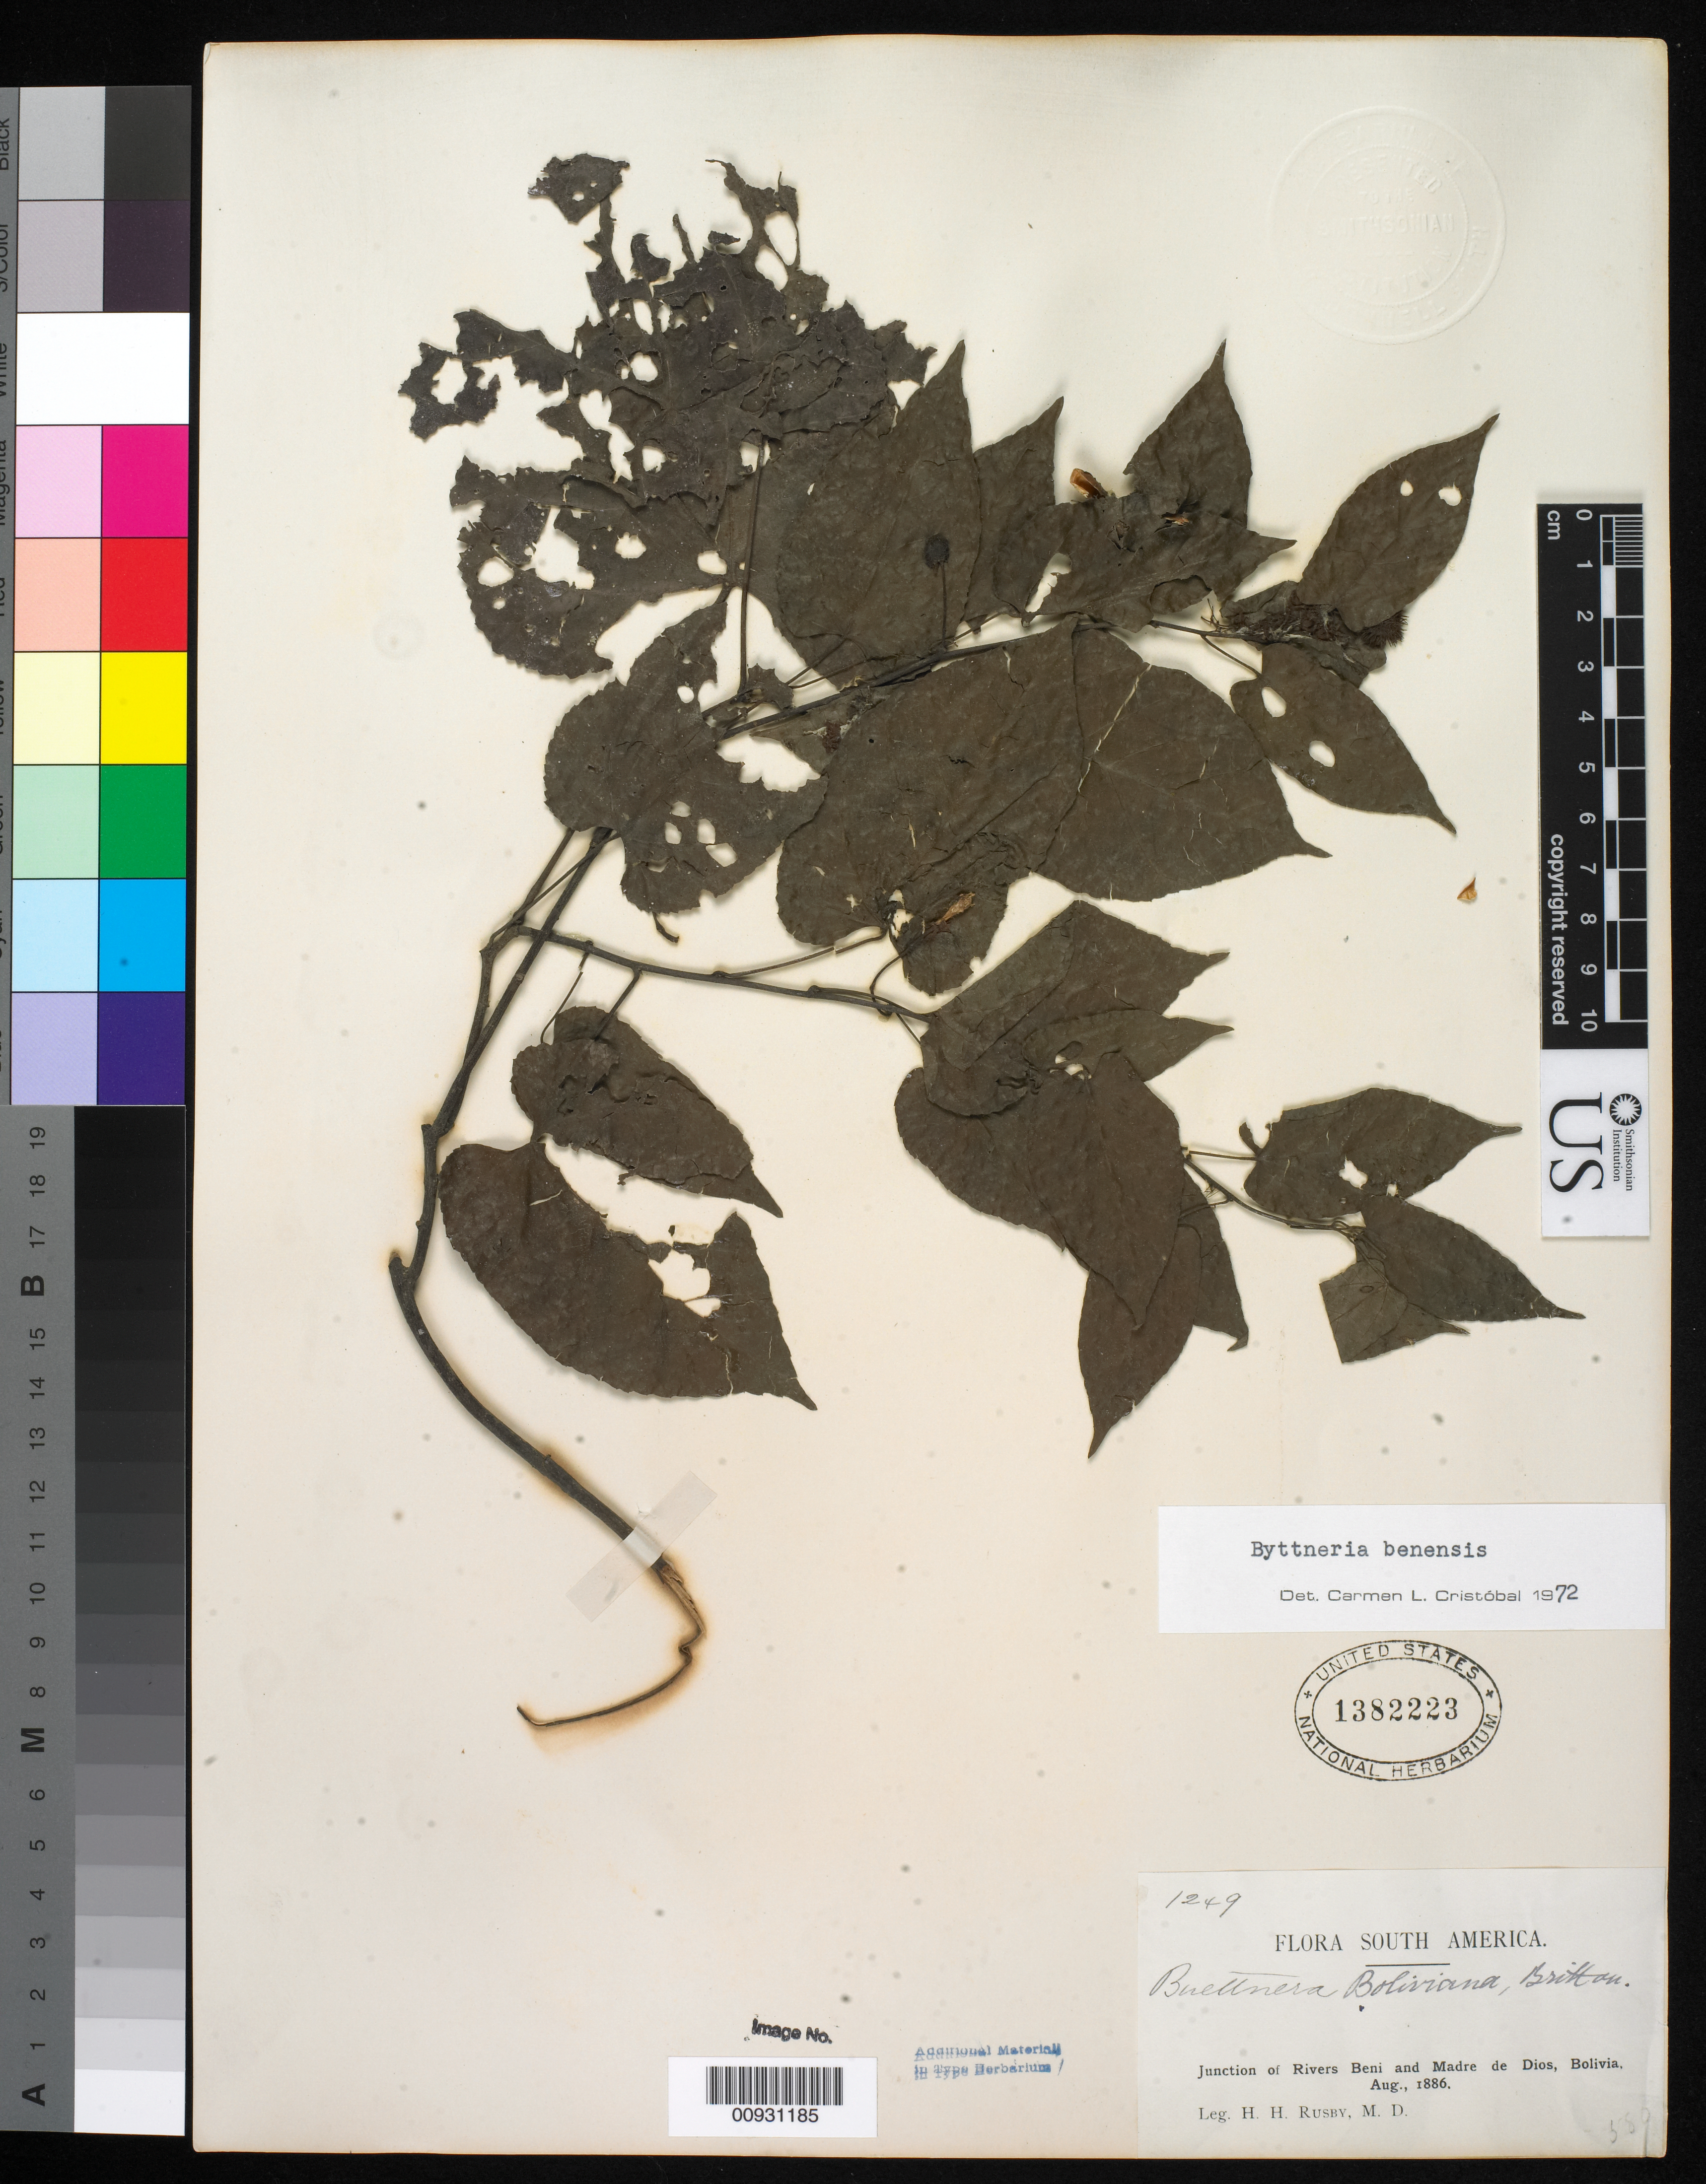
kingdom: Plantae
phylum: Tracheophyta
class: Magnoliopsida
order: Malvales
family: Malvaceae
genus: Byttneria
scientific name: Byttneria boliviana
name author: Britton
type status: Isotype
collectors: H. H. Rusby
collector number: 1249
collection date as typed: Aug 1886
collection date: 1886-08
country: Bolivia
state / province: Beni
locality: Junction of Rivers Beni and Madre de Dios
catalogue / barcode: US 1382223